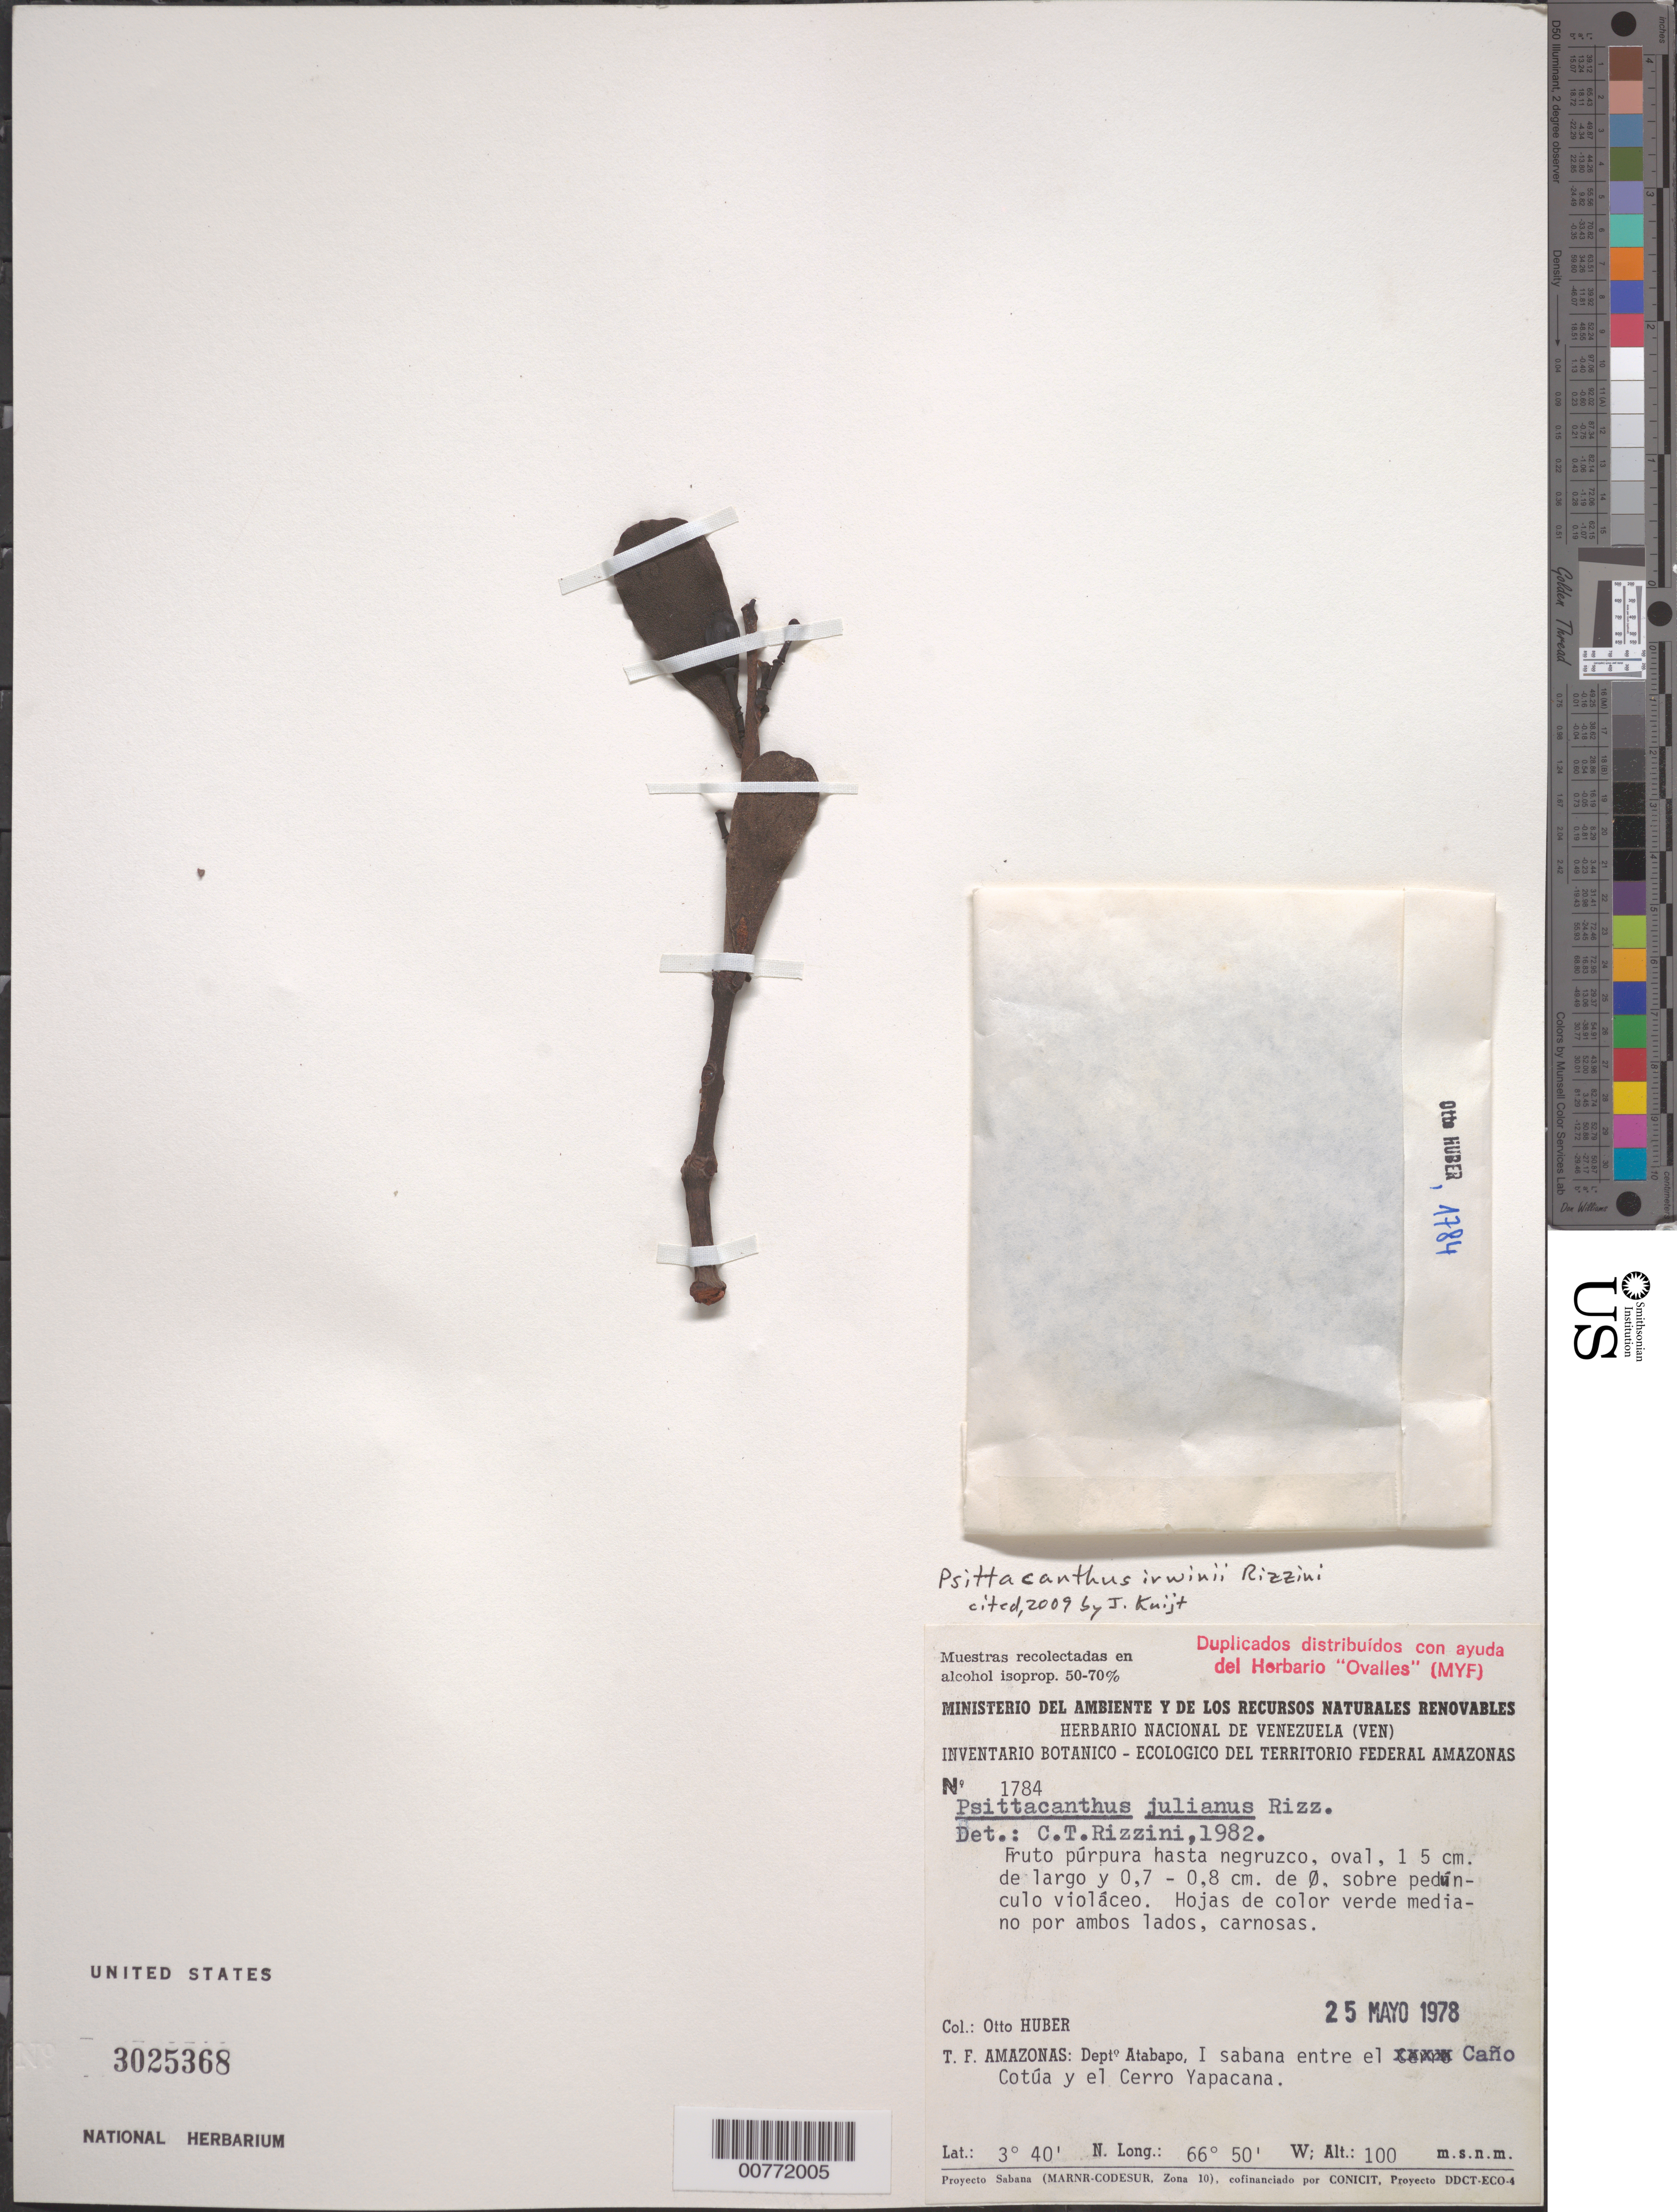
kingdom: Plantae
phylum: Tracheophyta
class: Magnoliopsida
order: Santalales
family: Loranthaceae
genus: Psittacanthus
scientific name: Psittacanthus irwinii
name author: Rizzini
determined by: Kuijt, Job, (CANADA)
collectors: O. Huber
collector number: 1784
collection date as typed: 25-May-78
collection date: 1978-05-25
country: Venezuela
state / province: Amazonas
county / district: Atabapo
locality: I sabana entre el Caño Cotua y el Cerro Yapacána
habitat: Sabana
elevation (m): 100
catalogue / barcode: US 3025368